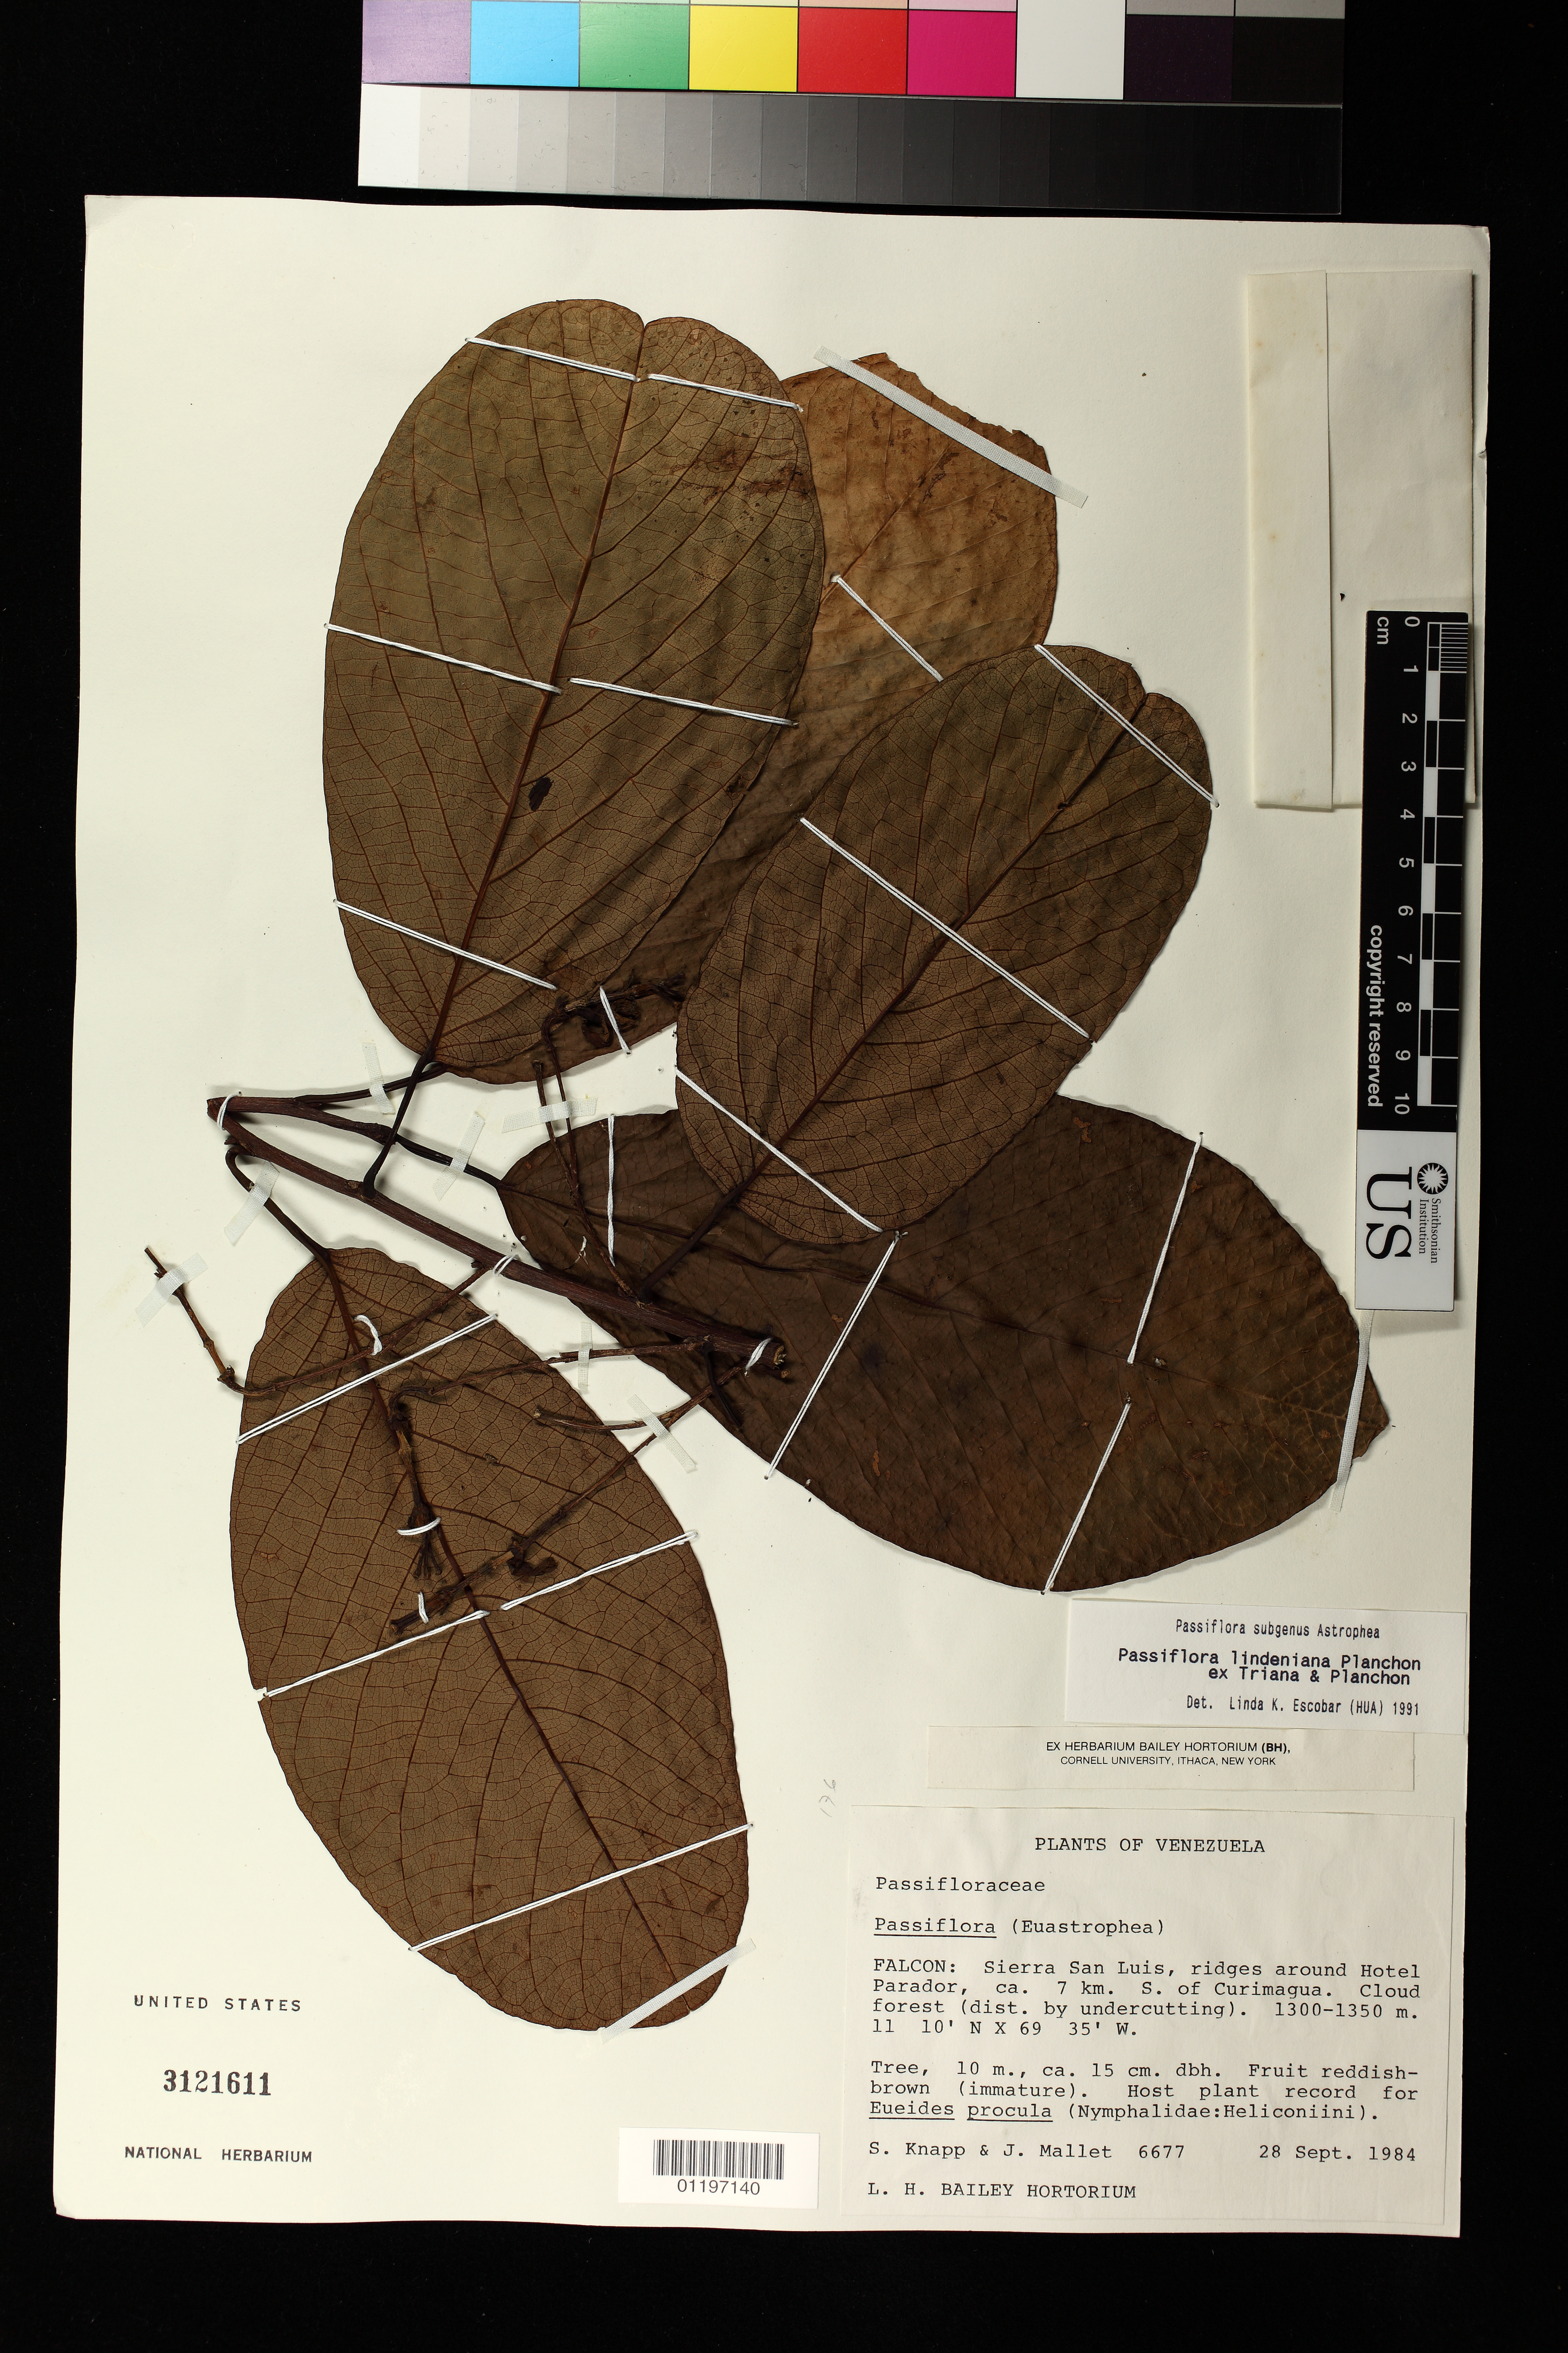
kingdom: Plantae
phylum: Tracheophyta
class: Magnoliopsida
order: Malpighiales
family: Passifloraceae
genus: Passiflora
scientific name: Passiflora lindeniana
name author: Planch.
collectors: S. Knapp & J. Mallett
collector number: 6677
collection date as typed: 28 Sep 1984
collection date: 1984-09-28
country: Venezuela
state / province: Falcón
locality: Sierra San Luis, ridges around Hotel Parador, ca. 7 km S. of Curimagua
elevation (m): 1300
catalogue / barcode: US 3121611